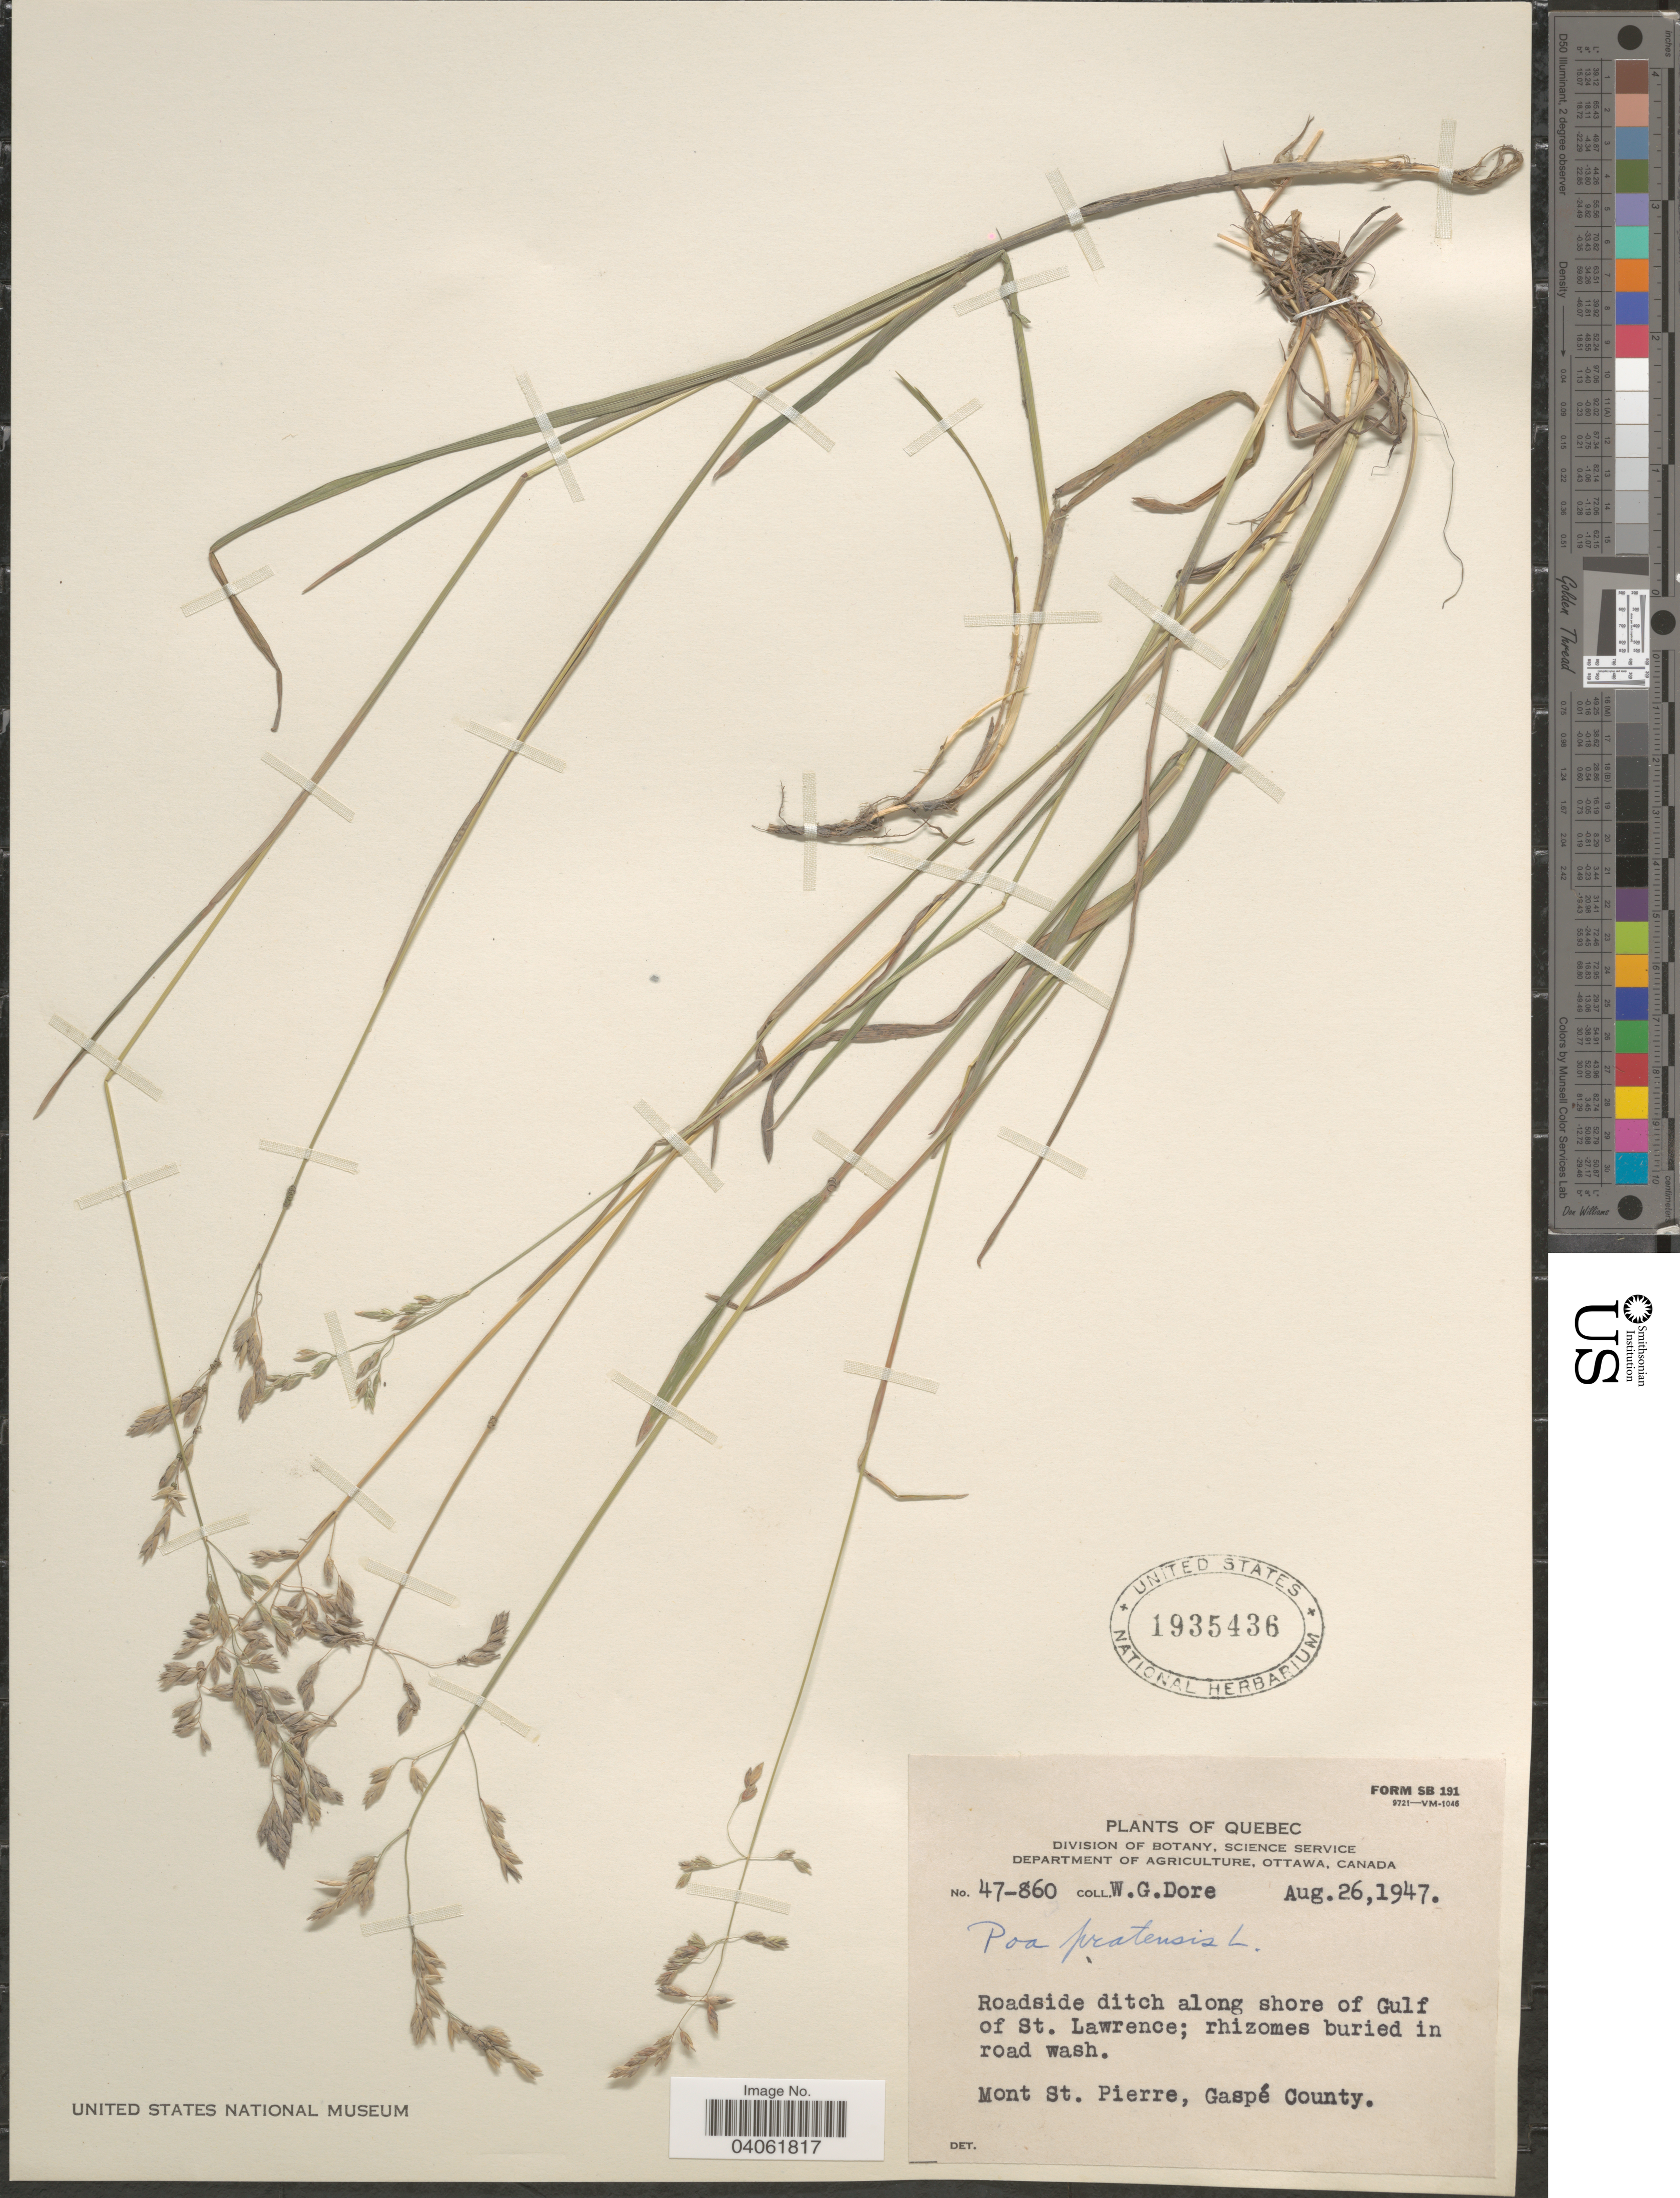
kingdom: Plantae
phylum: Tracheophyta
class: Liliopsida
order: Poales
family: Poaceae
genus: Poa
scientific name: Poa pratensis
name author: L.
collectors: W. Dore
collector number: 47-860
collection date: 1947-08-26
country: Canada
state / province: Quebec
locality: Along shore of Gulf of St. Lawrence. Mont St. Pierre, Gaspé County.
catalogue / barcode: US 1935436